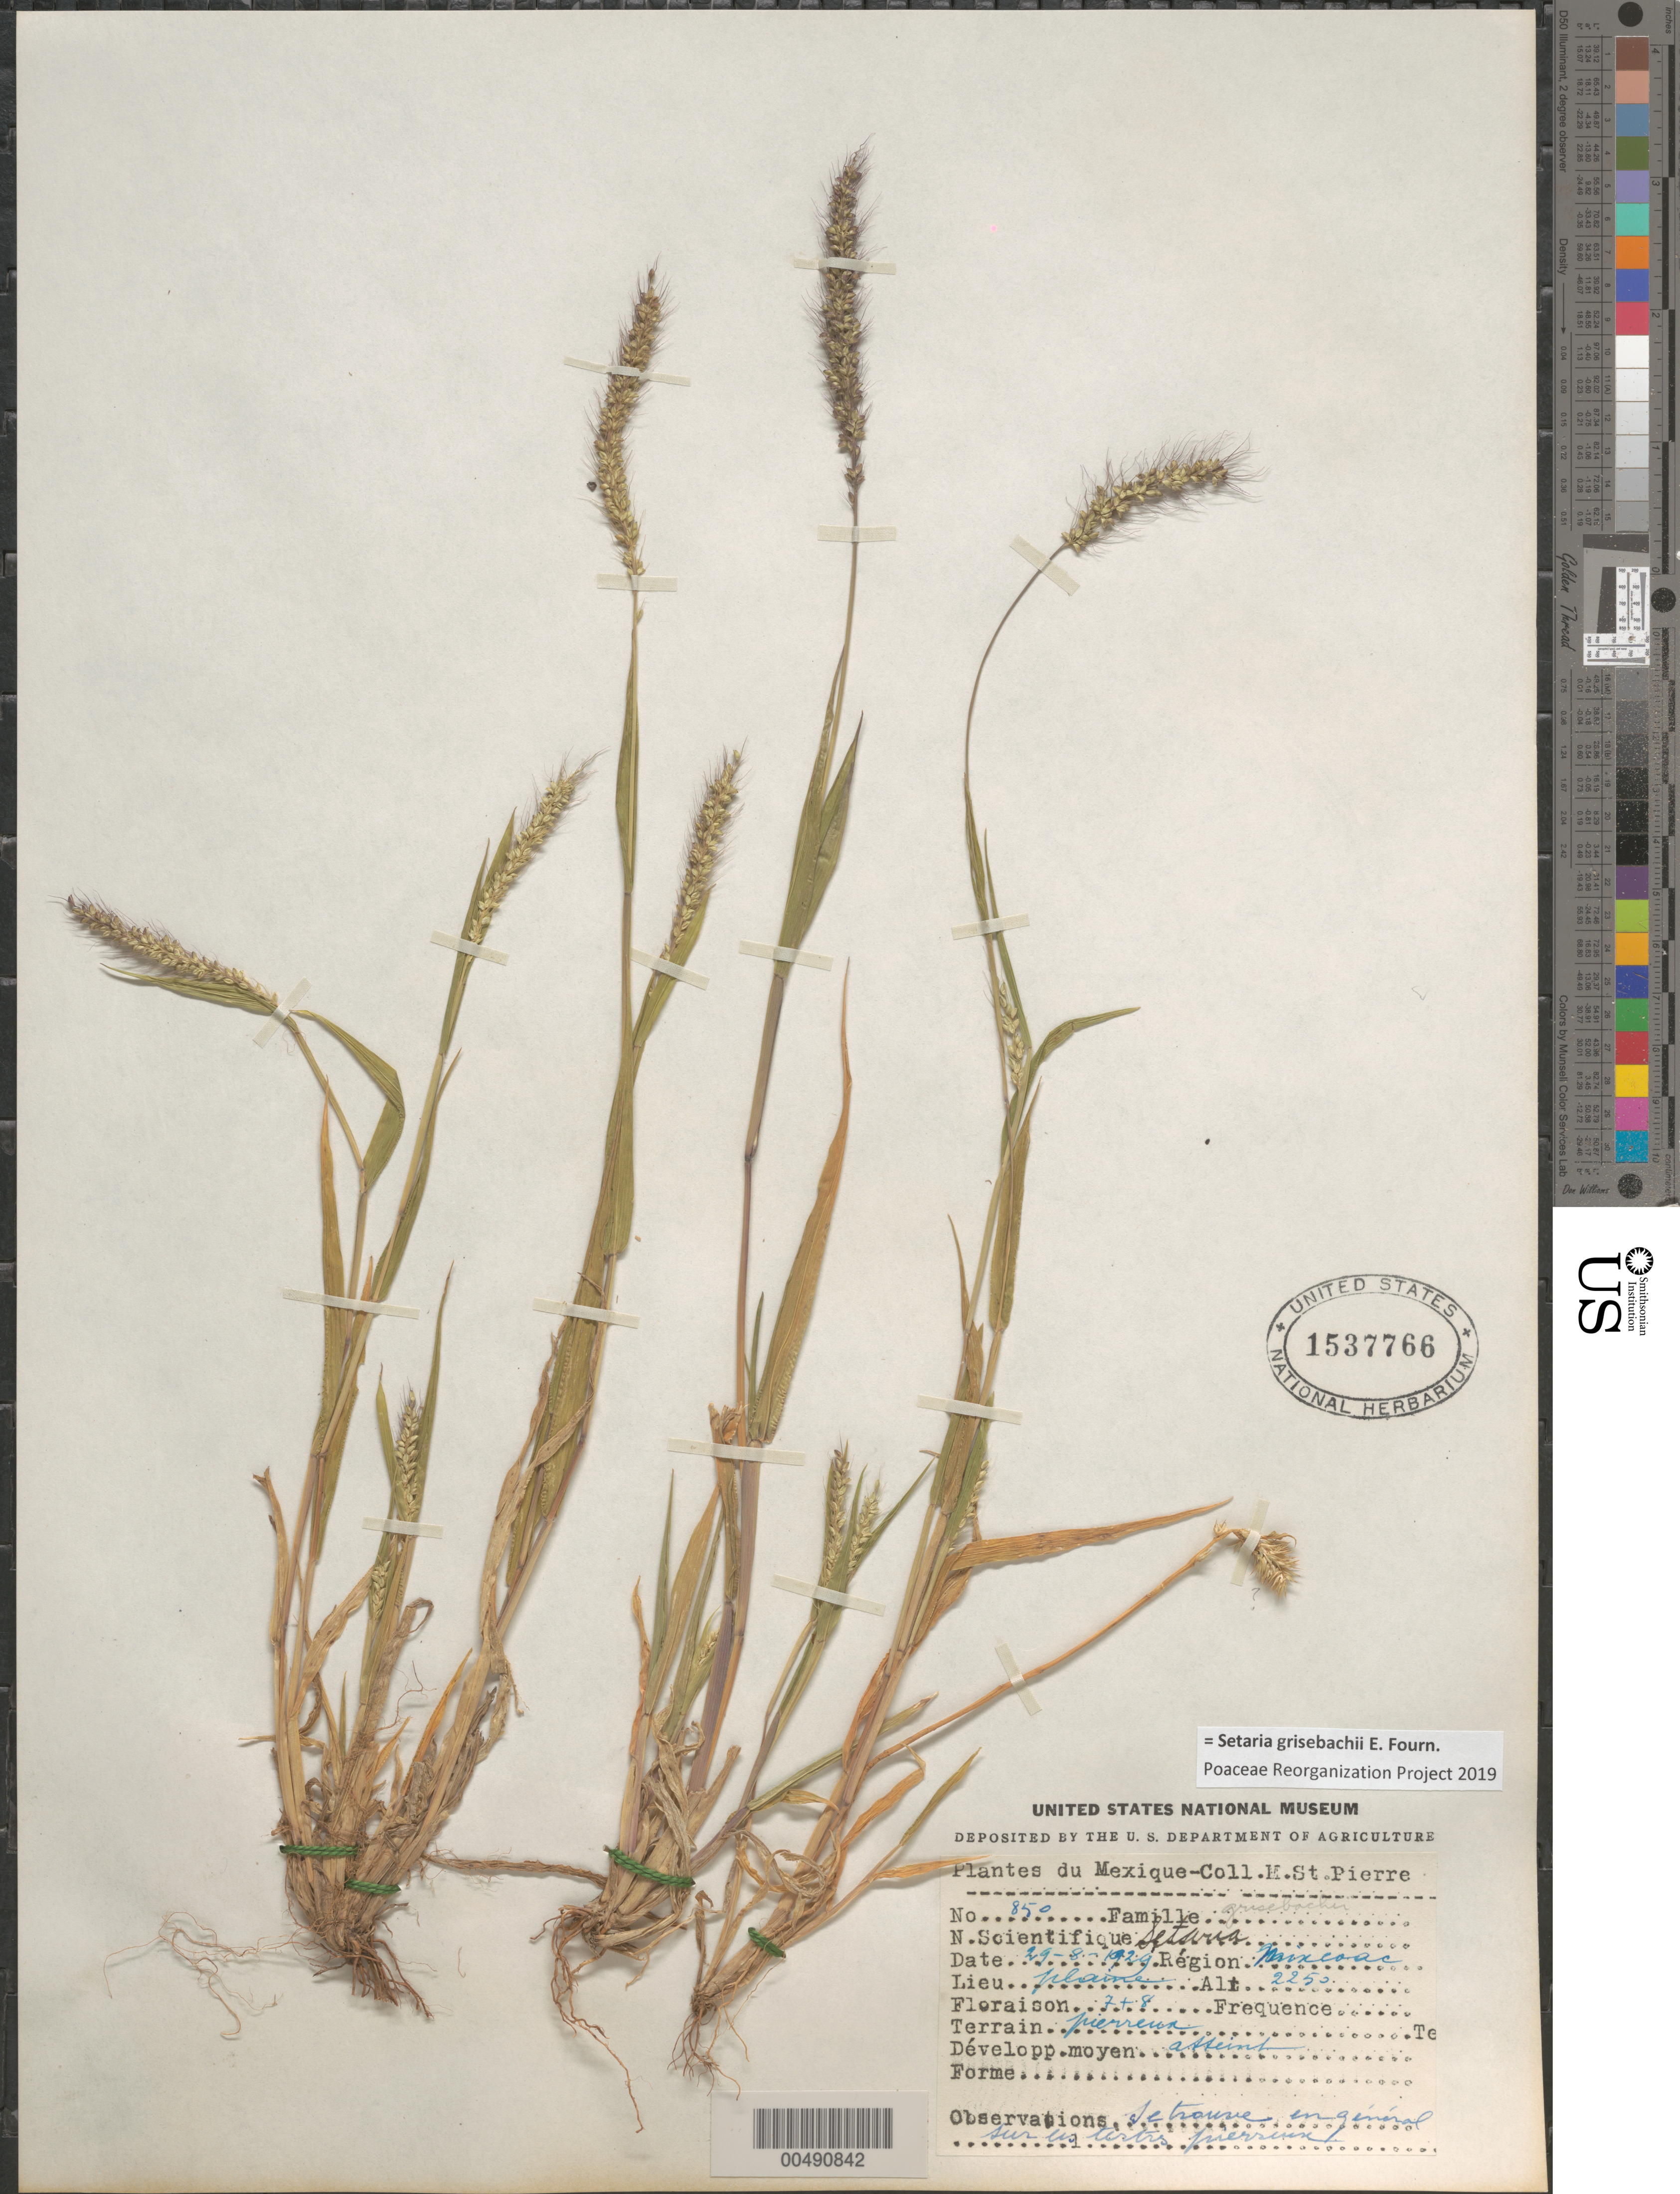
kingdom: Plantae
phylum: Tracheophyta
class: Liliopsida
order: Poales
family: Poaceae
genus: Setaria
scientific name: Setaria grisebachii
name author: E. Fourn.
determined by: Poaceae Reorganization Project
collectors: M. Saint-Pierre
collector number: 850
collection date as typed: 29 Aug 1929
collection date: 1929-08-29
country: Mexico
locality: Mixcoac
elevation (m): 2250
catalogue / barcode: US 1537766